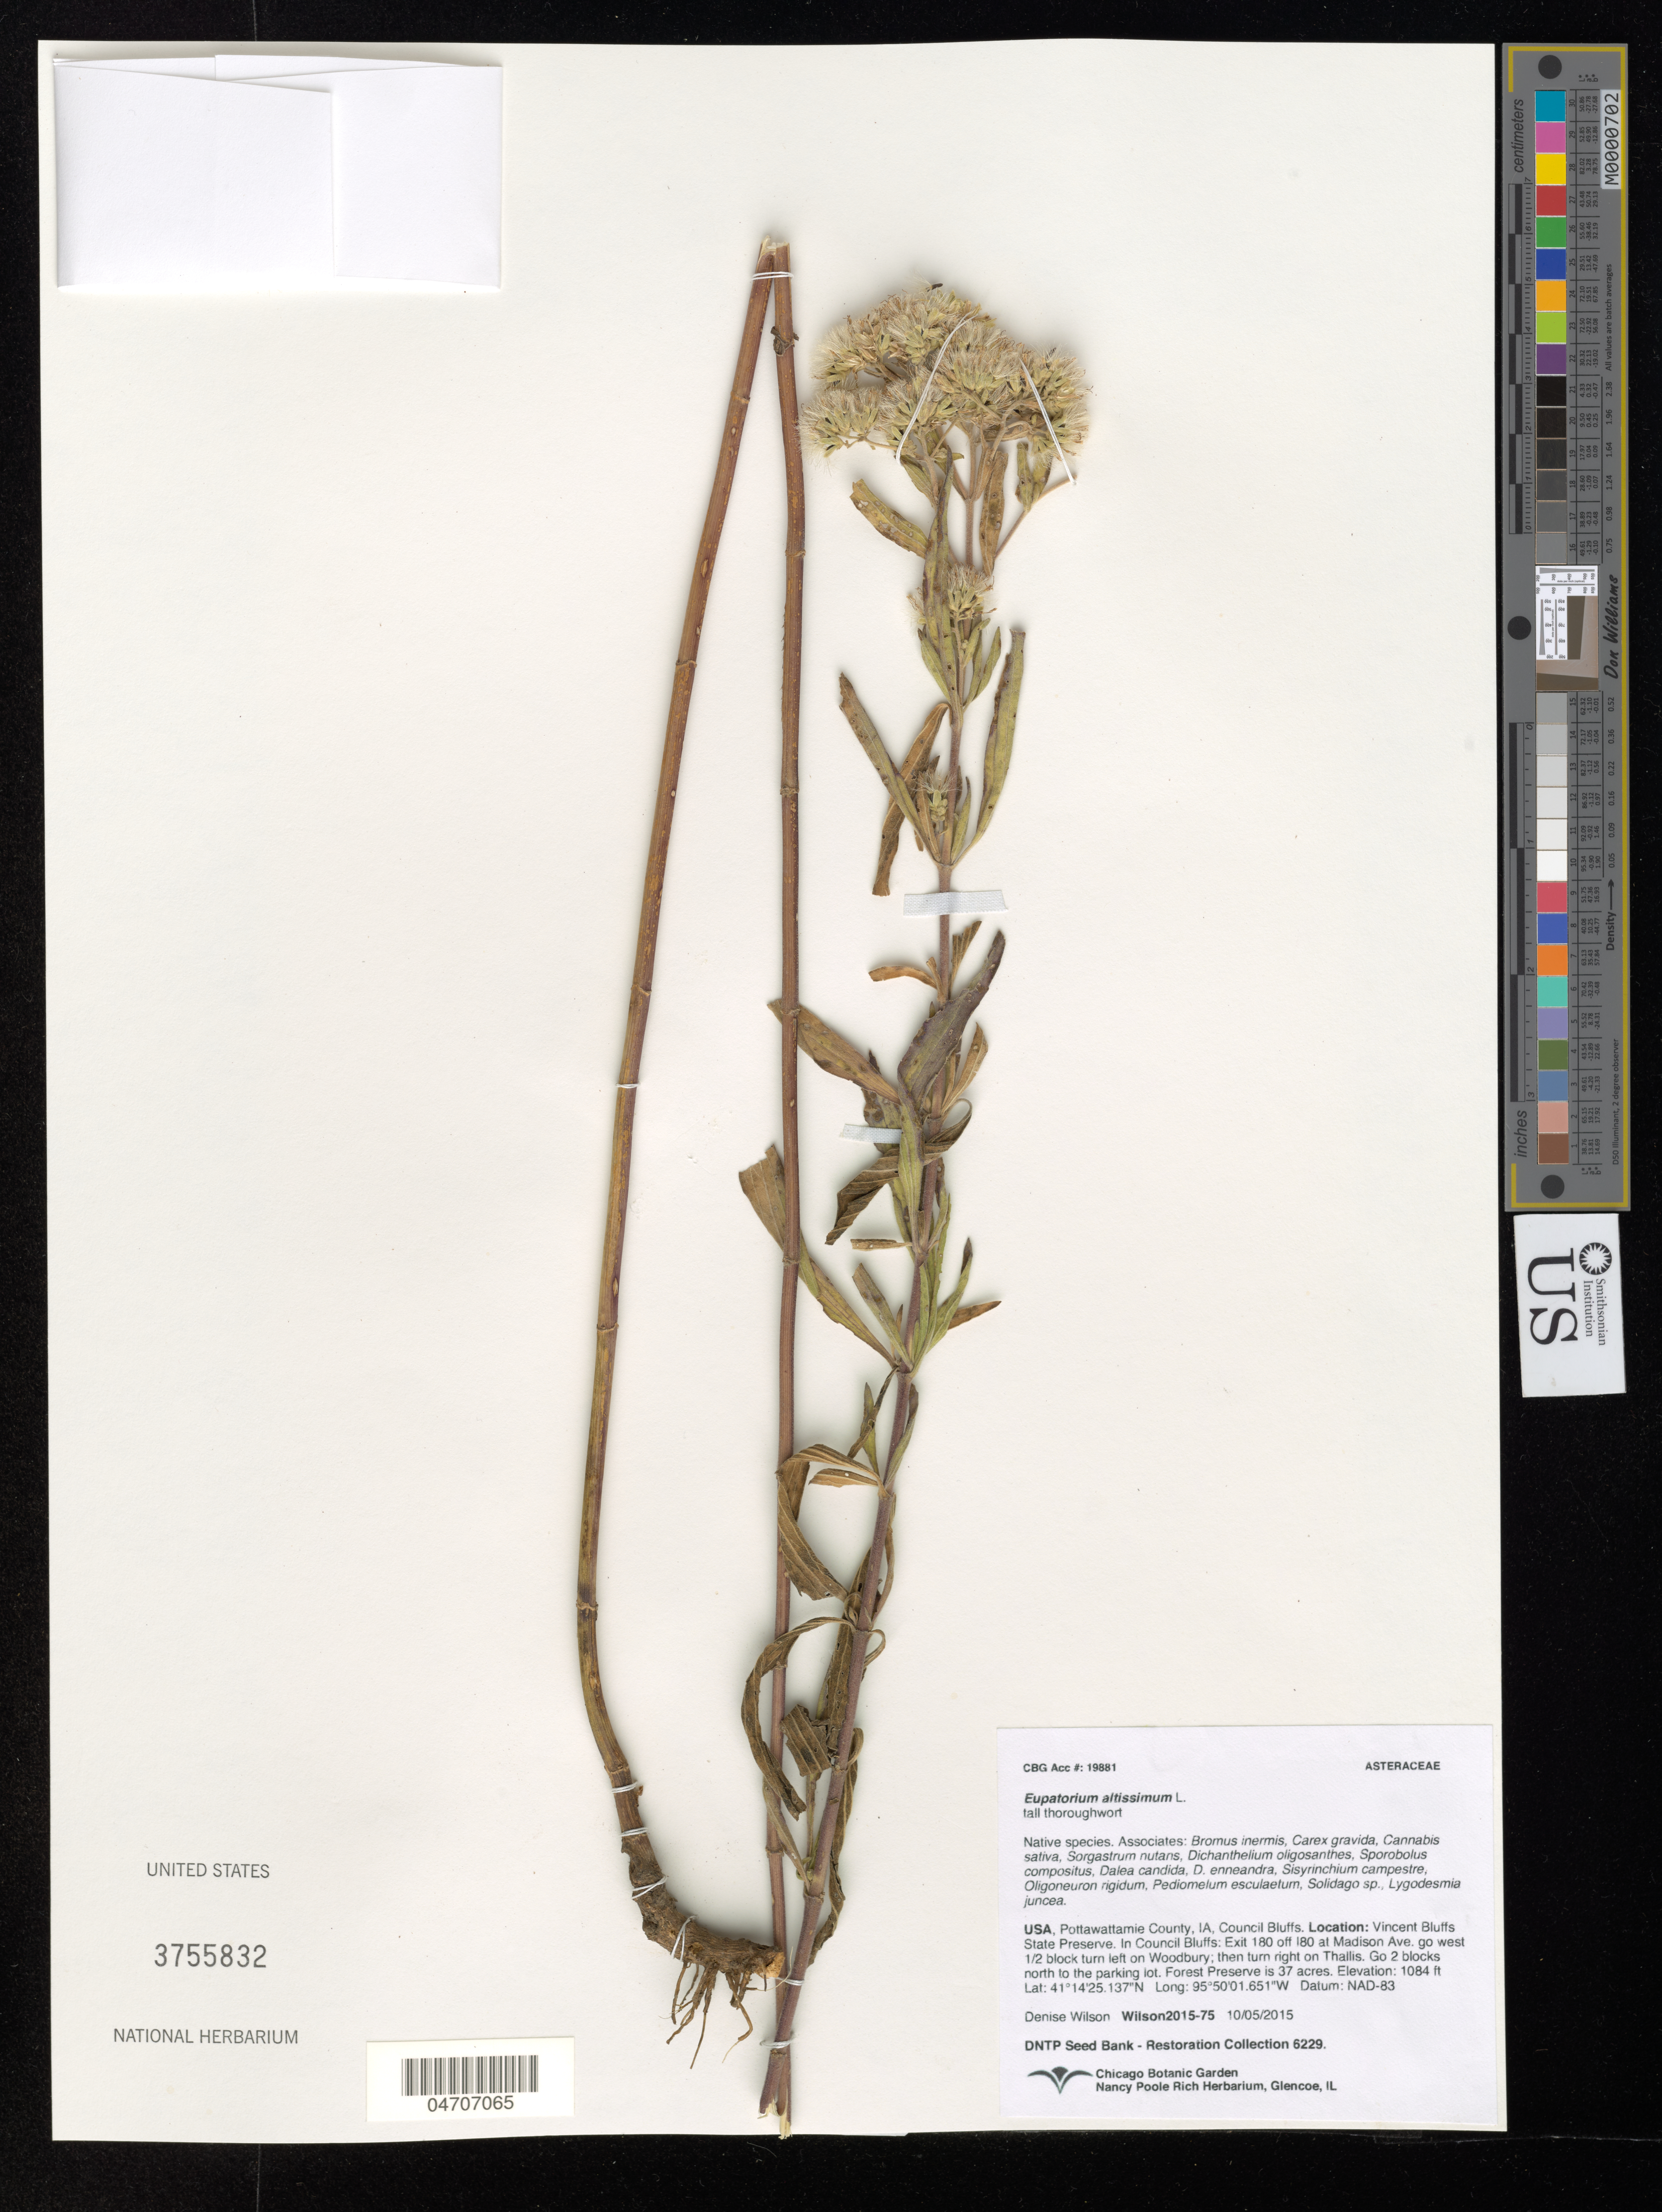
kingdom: Plantae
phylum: Tracheophyta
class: Magnoliopsida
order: Asterales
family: Asteraceae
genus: Eupatorium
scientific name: Eupatorium altissimum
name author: L.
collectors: D. Wilson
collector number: Wilson2015-75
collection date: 2015-10-05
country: United States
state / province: Iowa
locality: Pottawattamie County, Council Bluffs. Vincent Bluffs State Preserve. In Council Bluffs: Exit 180 off I80 at Madison Ave. exit. go west ½ block and turn left on Woodbury; then turn right on Thallus. Go 2 blocks north to the parking lot. Forest Preserve is 37 acres.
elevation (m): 330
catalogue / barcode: US 3755832